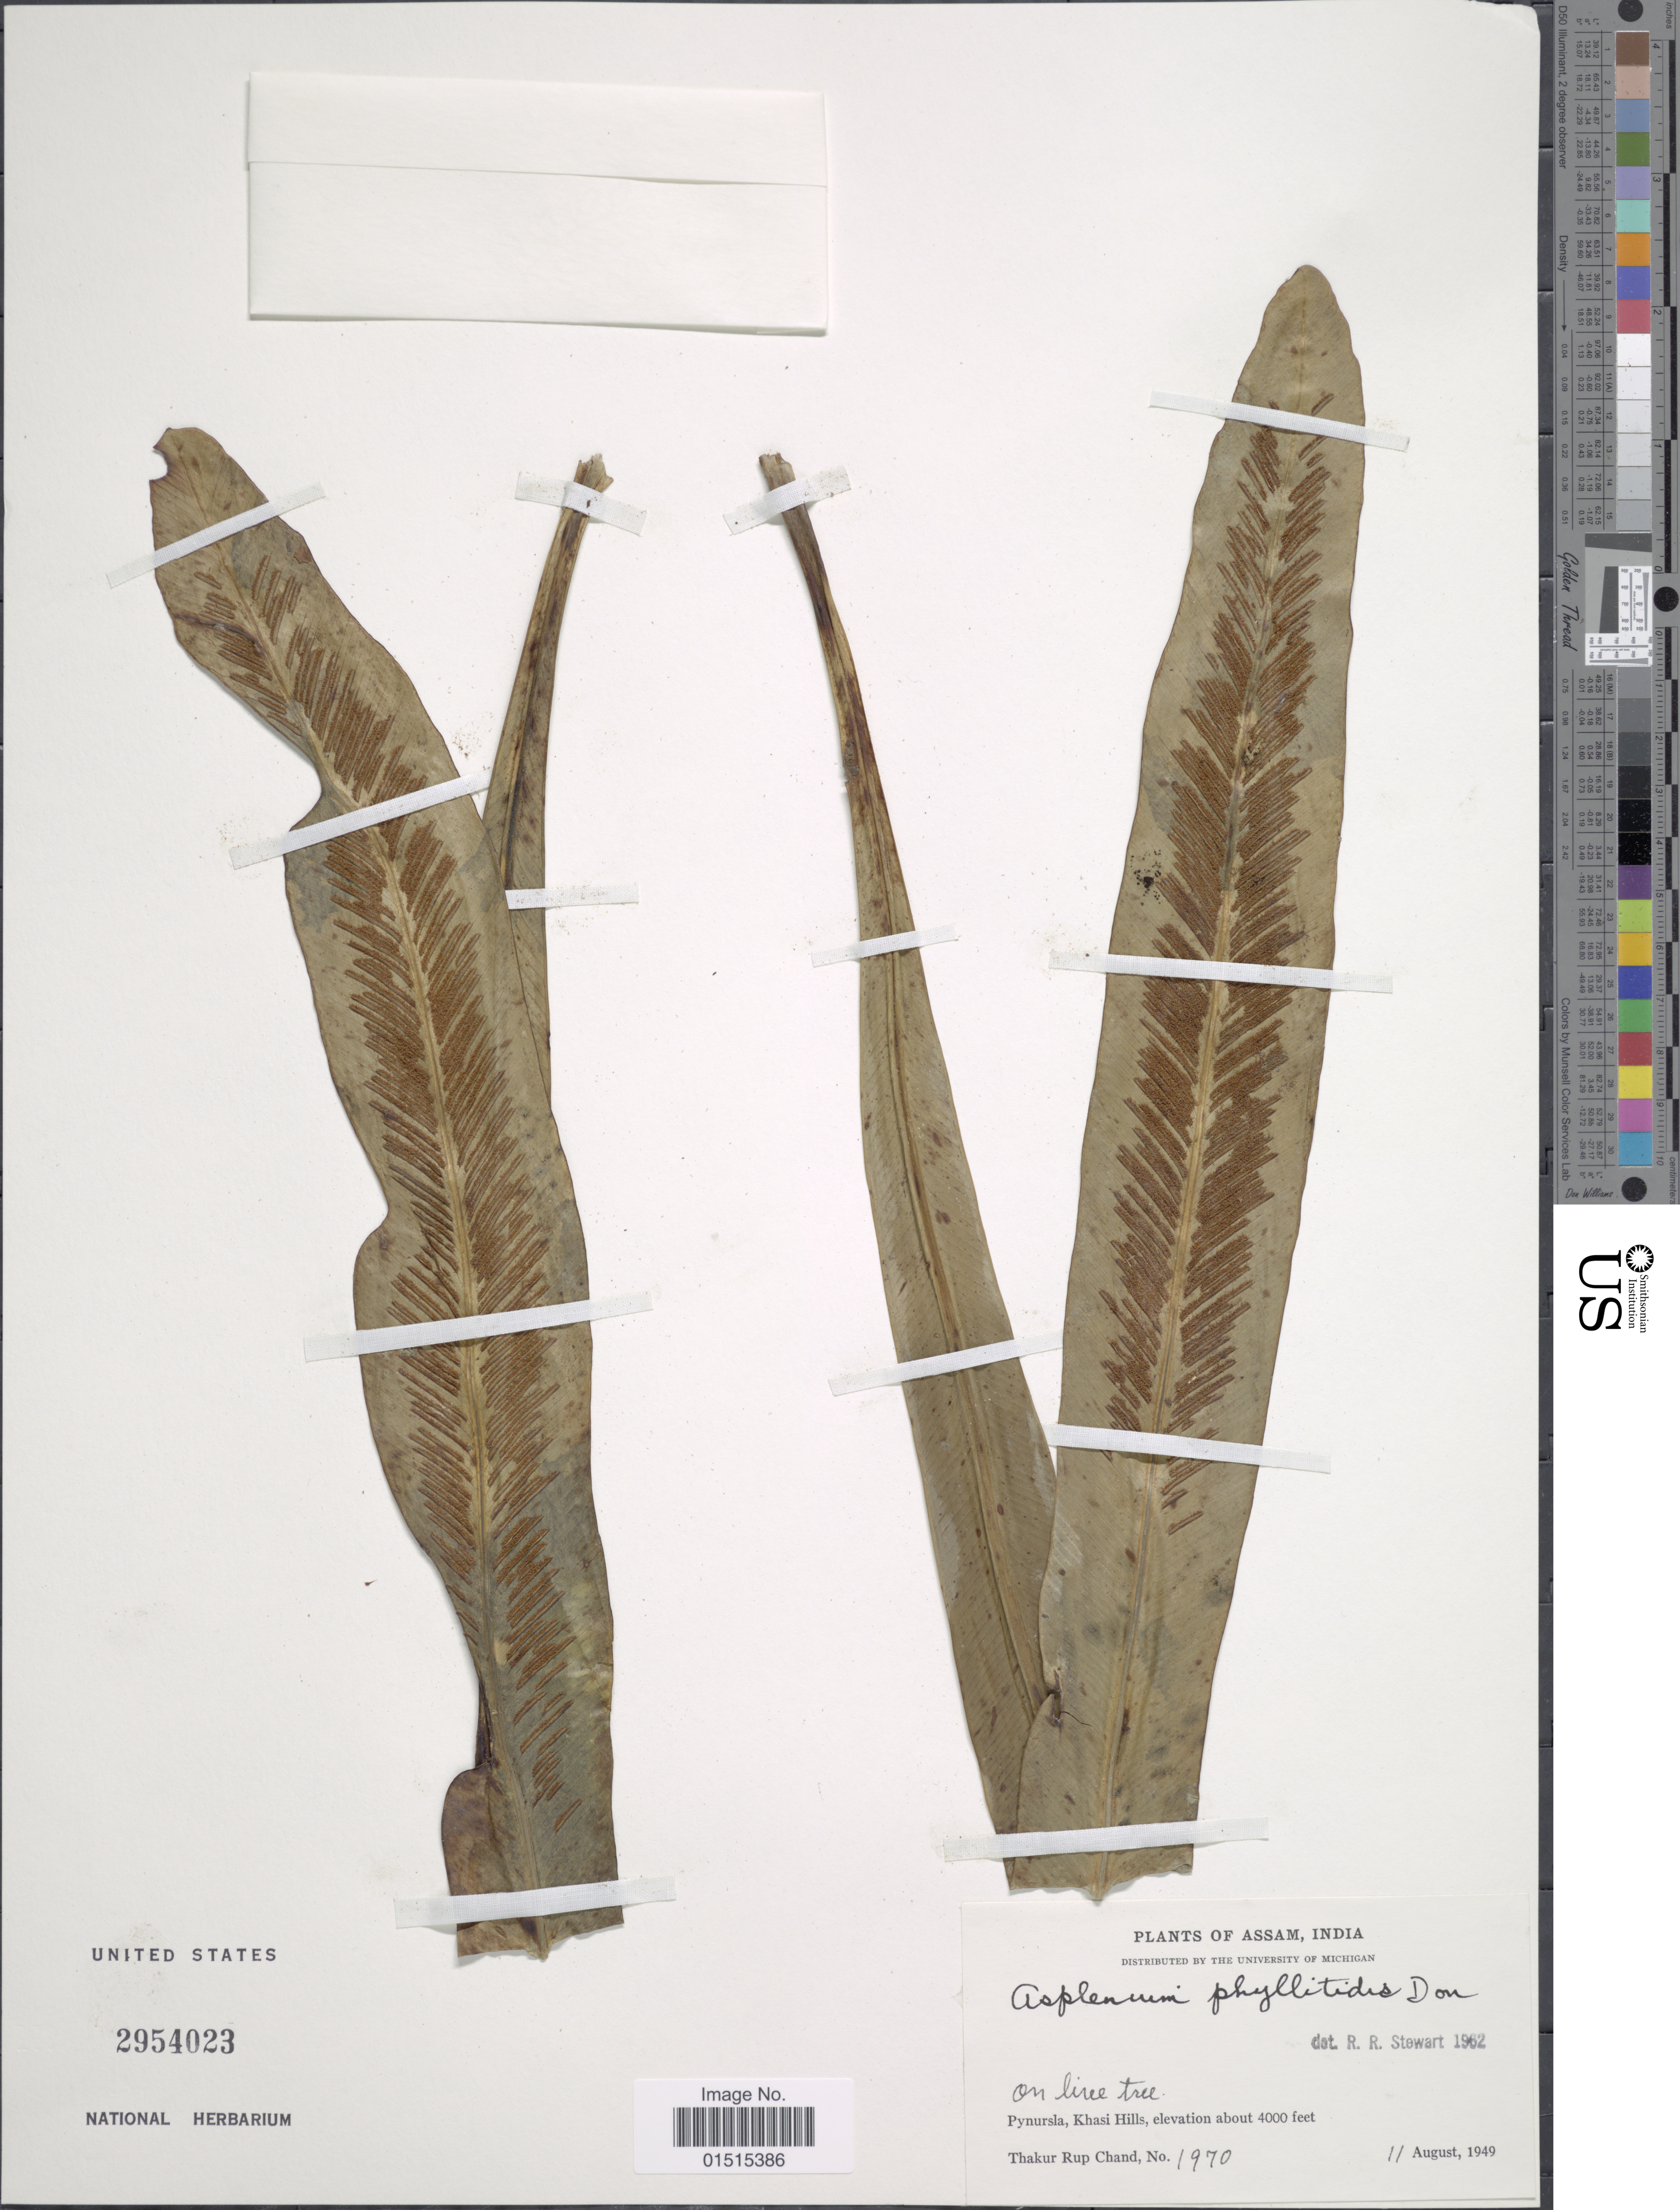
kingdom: Plantae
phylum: Tracheophyta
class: Polypodiopsida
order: Polypodiales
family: Aspleniaceae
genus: Asplenium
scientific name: Asplenium phyllitidis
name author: D. Don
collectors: T. R. Chand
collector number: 1970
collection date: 1949-08-11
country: India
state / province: Meghalaya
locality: Pynursla, Khasi Hills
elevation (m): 1219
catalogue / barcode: US 2954023